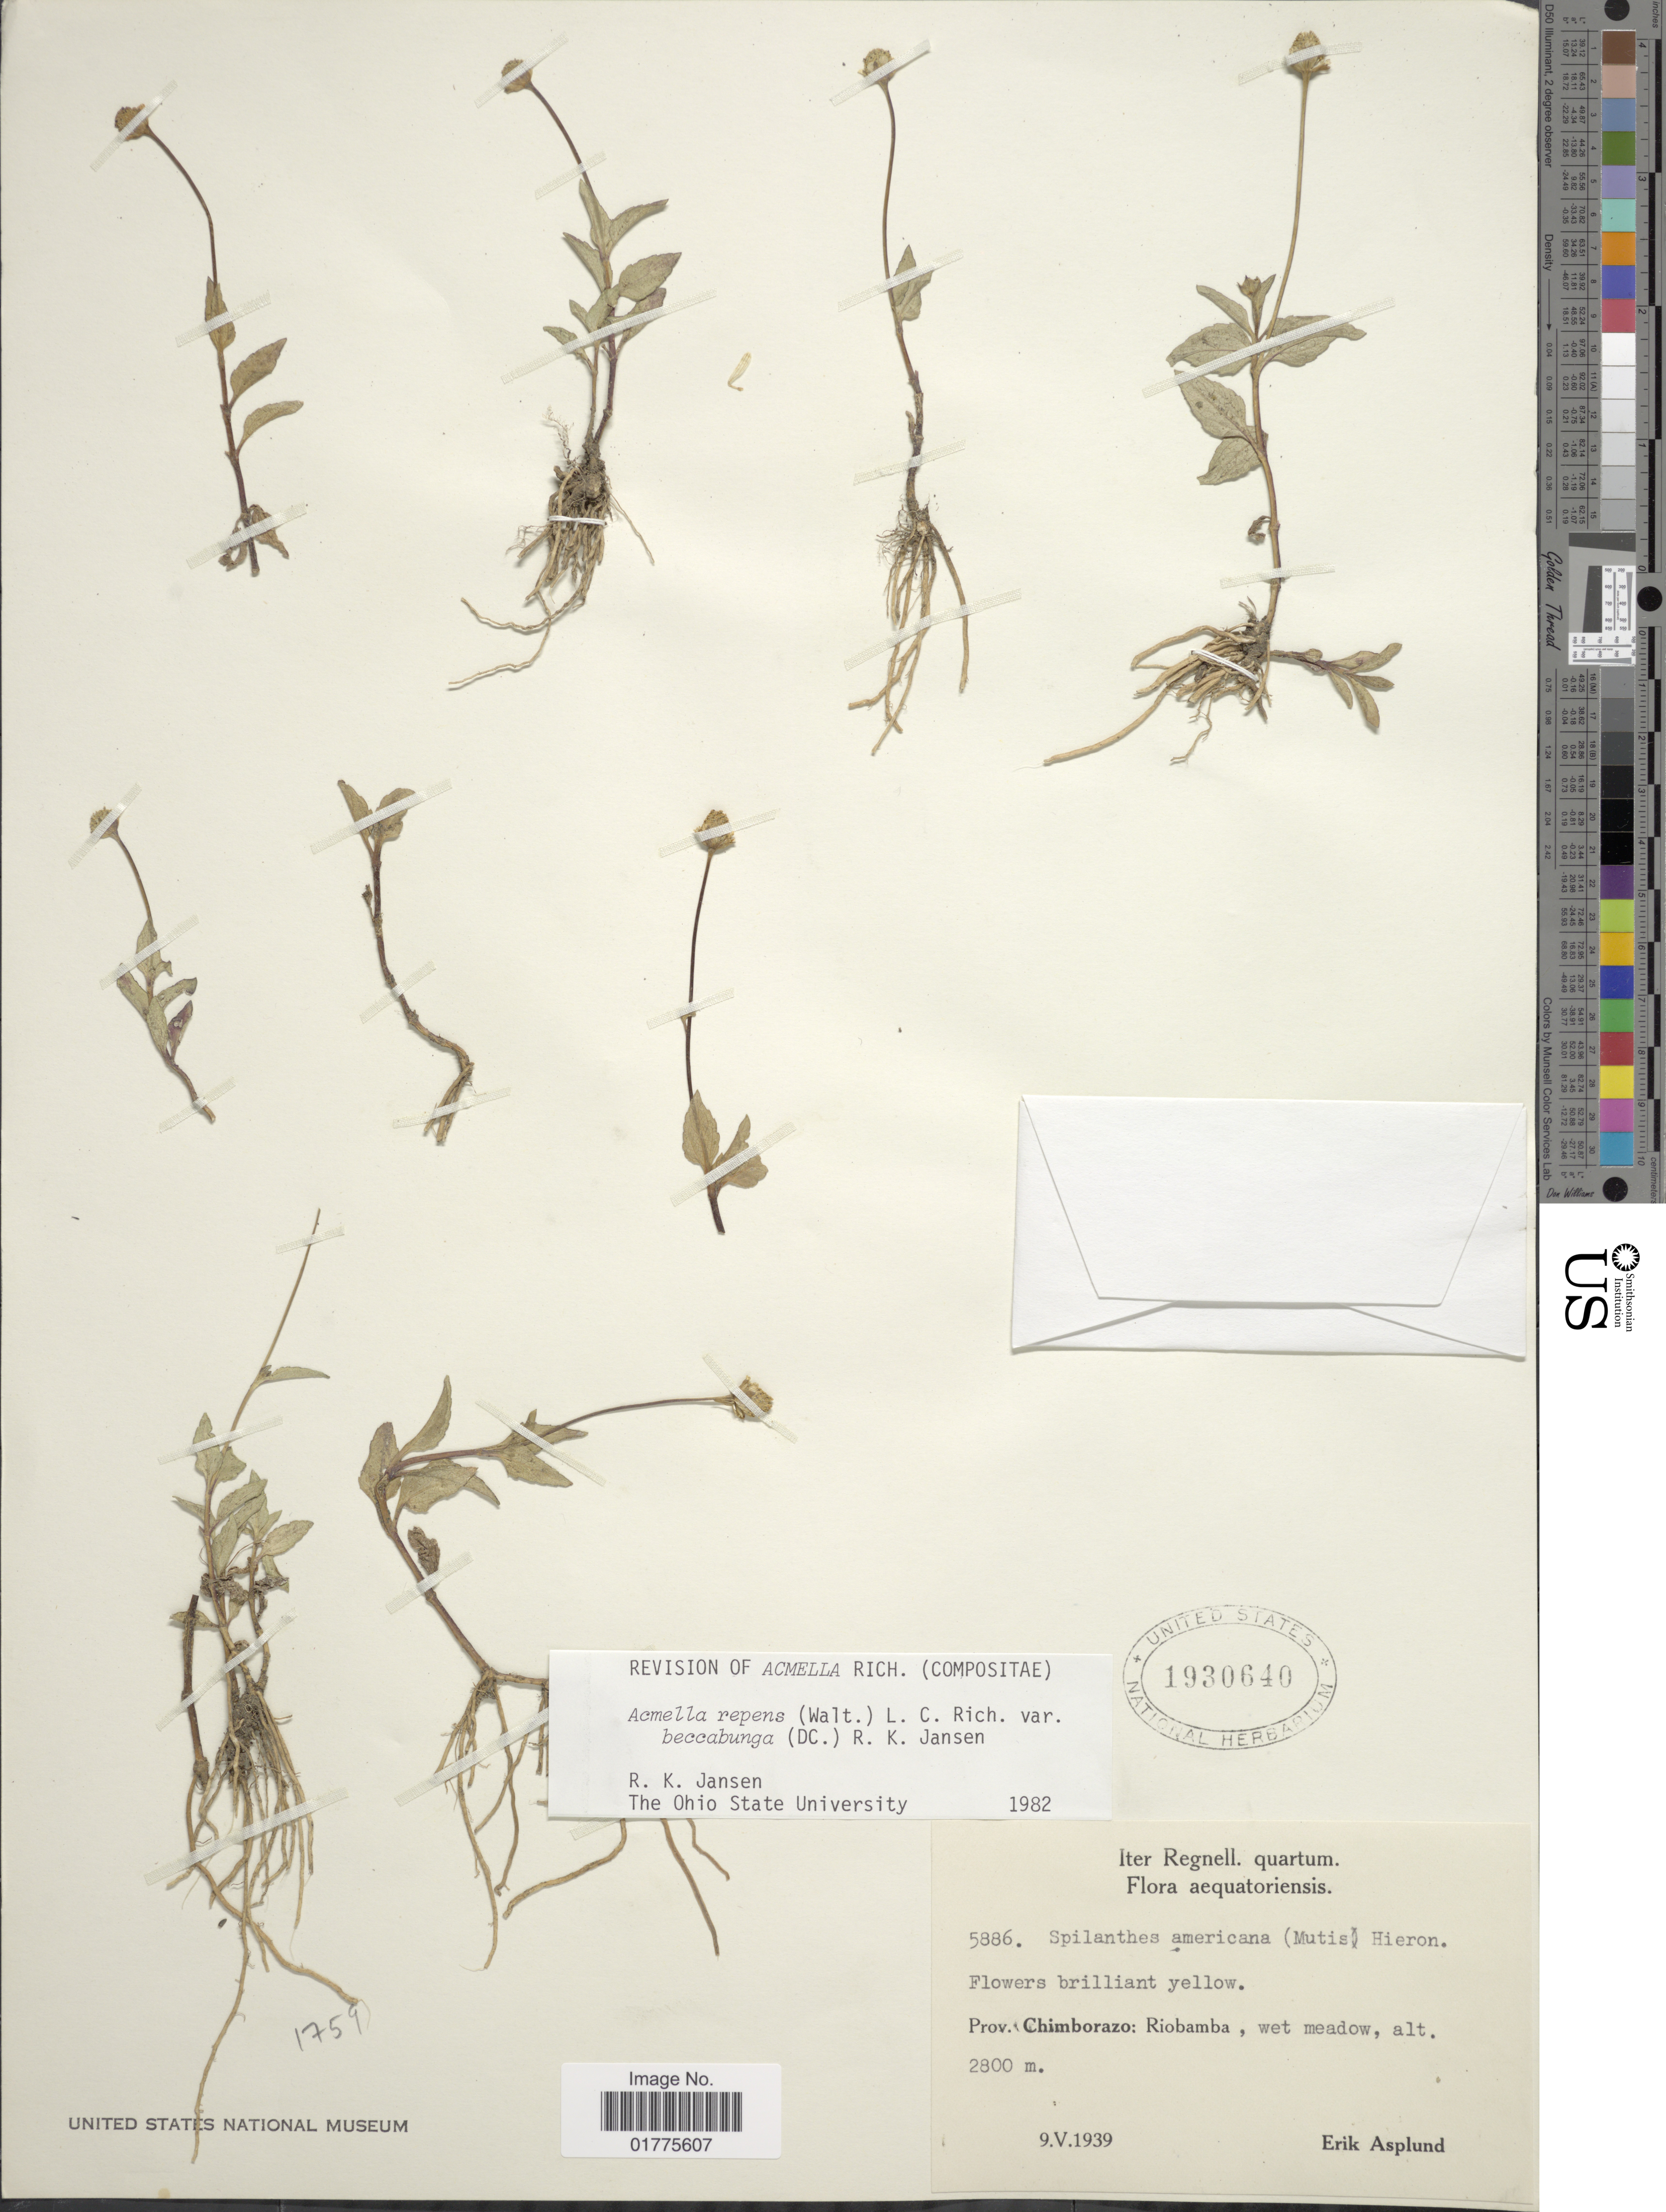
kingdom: Plantae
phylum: Tracheophyta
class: Magnoliopsida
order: Asterales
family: Asteraceae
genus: Acmella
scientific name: Acmella repens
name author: (Walter) Rich.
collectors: E. Asplund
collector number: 5886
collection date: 1939-05-09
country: Ecuador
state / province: Chimborazo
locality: Riobamba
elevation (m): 2800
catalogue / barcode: US 1930640